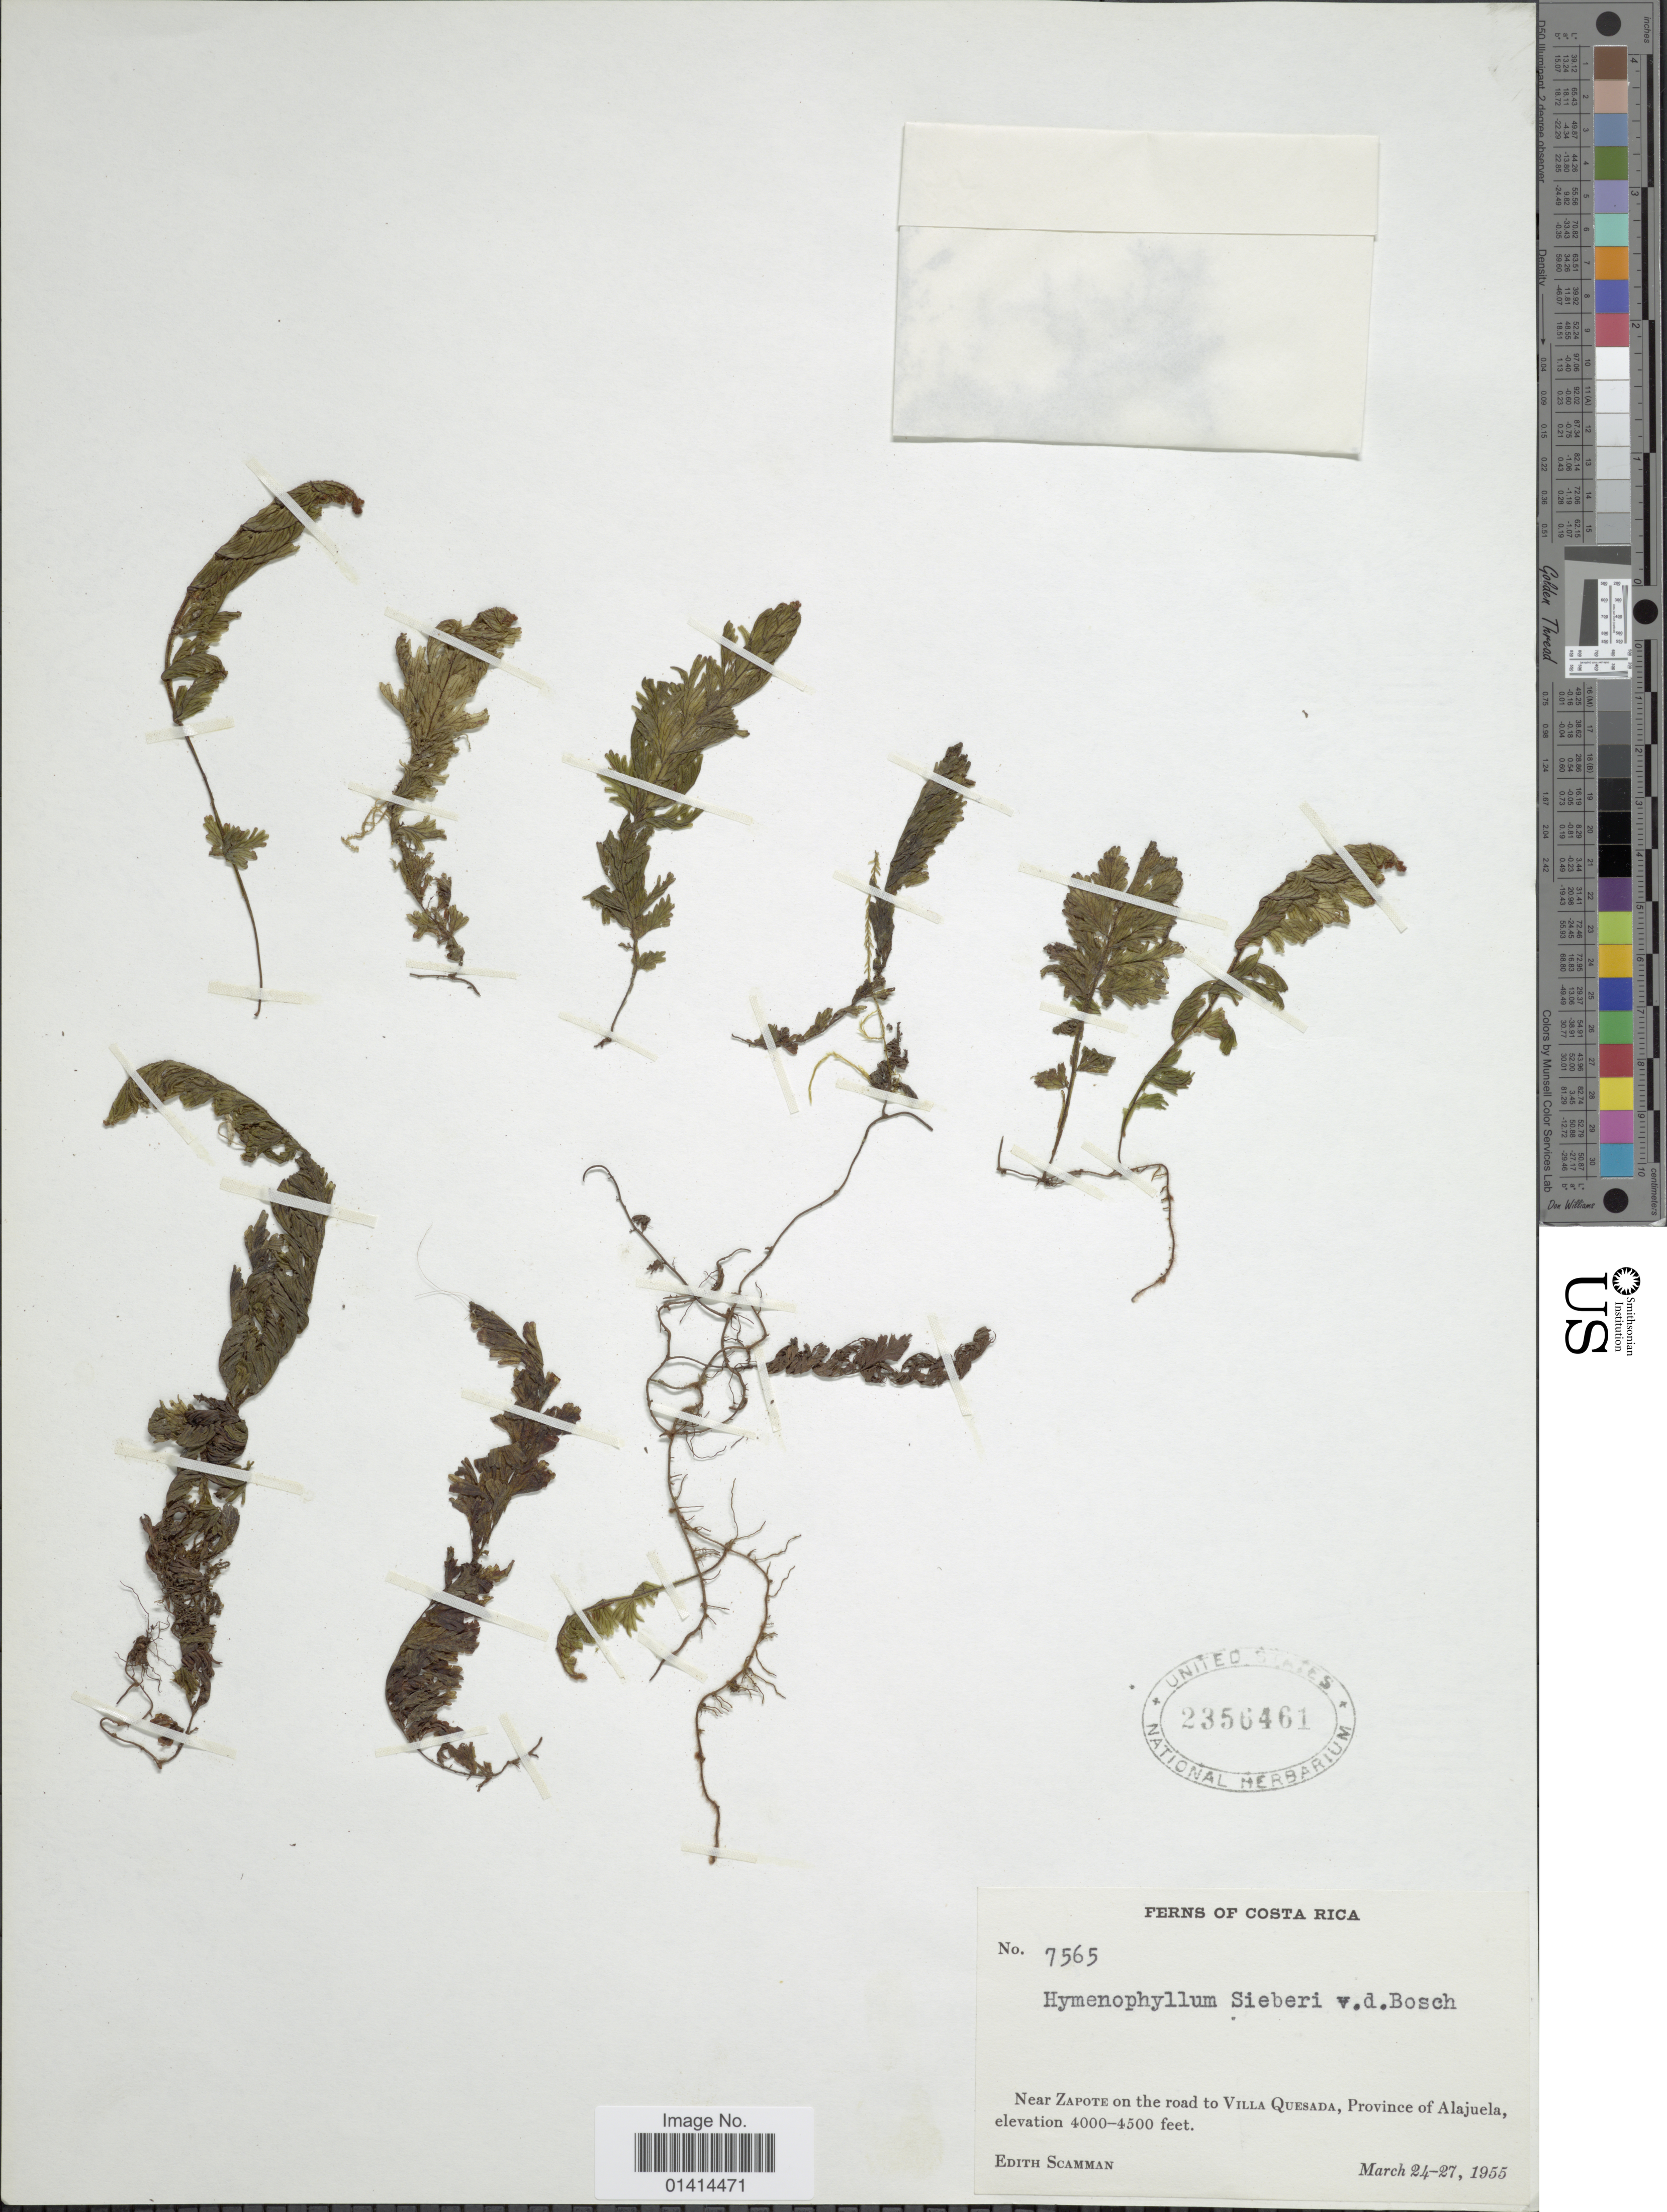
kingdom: Plantae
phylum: Tracheophyta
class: Polypodiopsida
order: Hymenophyllales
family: Hymenophyllaceae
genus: Hymenophyllum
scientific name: Hymenophyllum sieberi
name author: (C. Presl) Bosch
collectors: E. Scamman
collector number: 7565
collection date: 1955-03-24/1955-03-27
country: Costa Rica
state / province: Alajuela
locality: Near Zapote on the road to Villa Quesada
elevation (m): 1219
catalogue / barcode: US 2356461